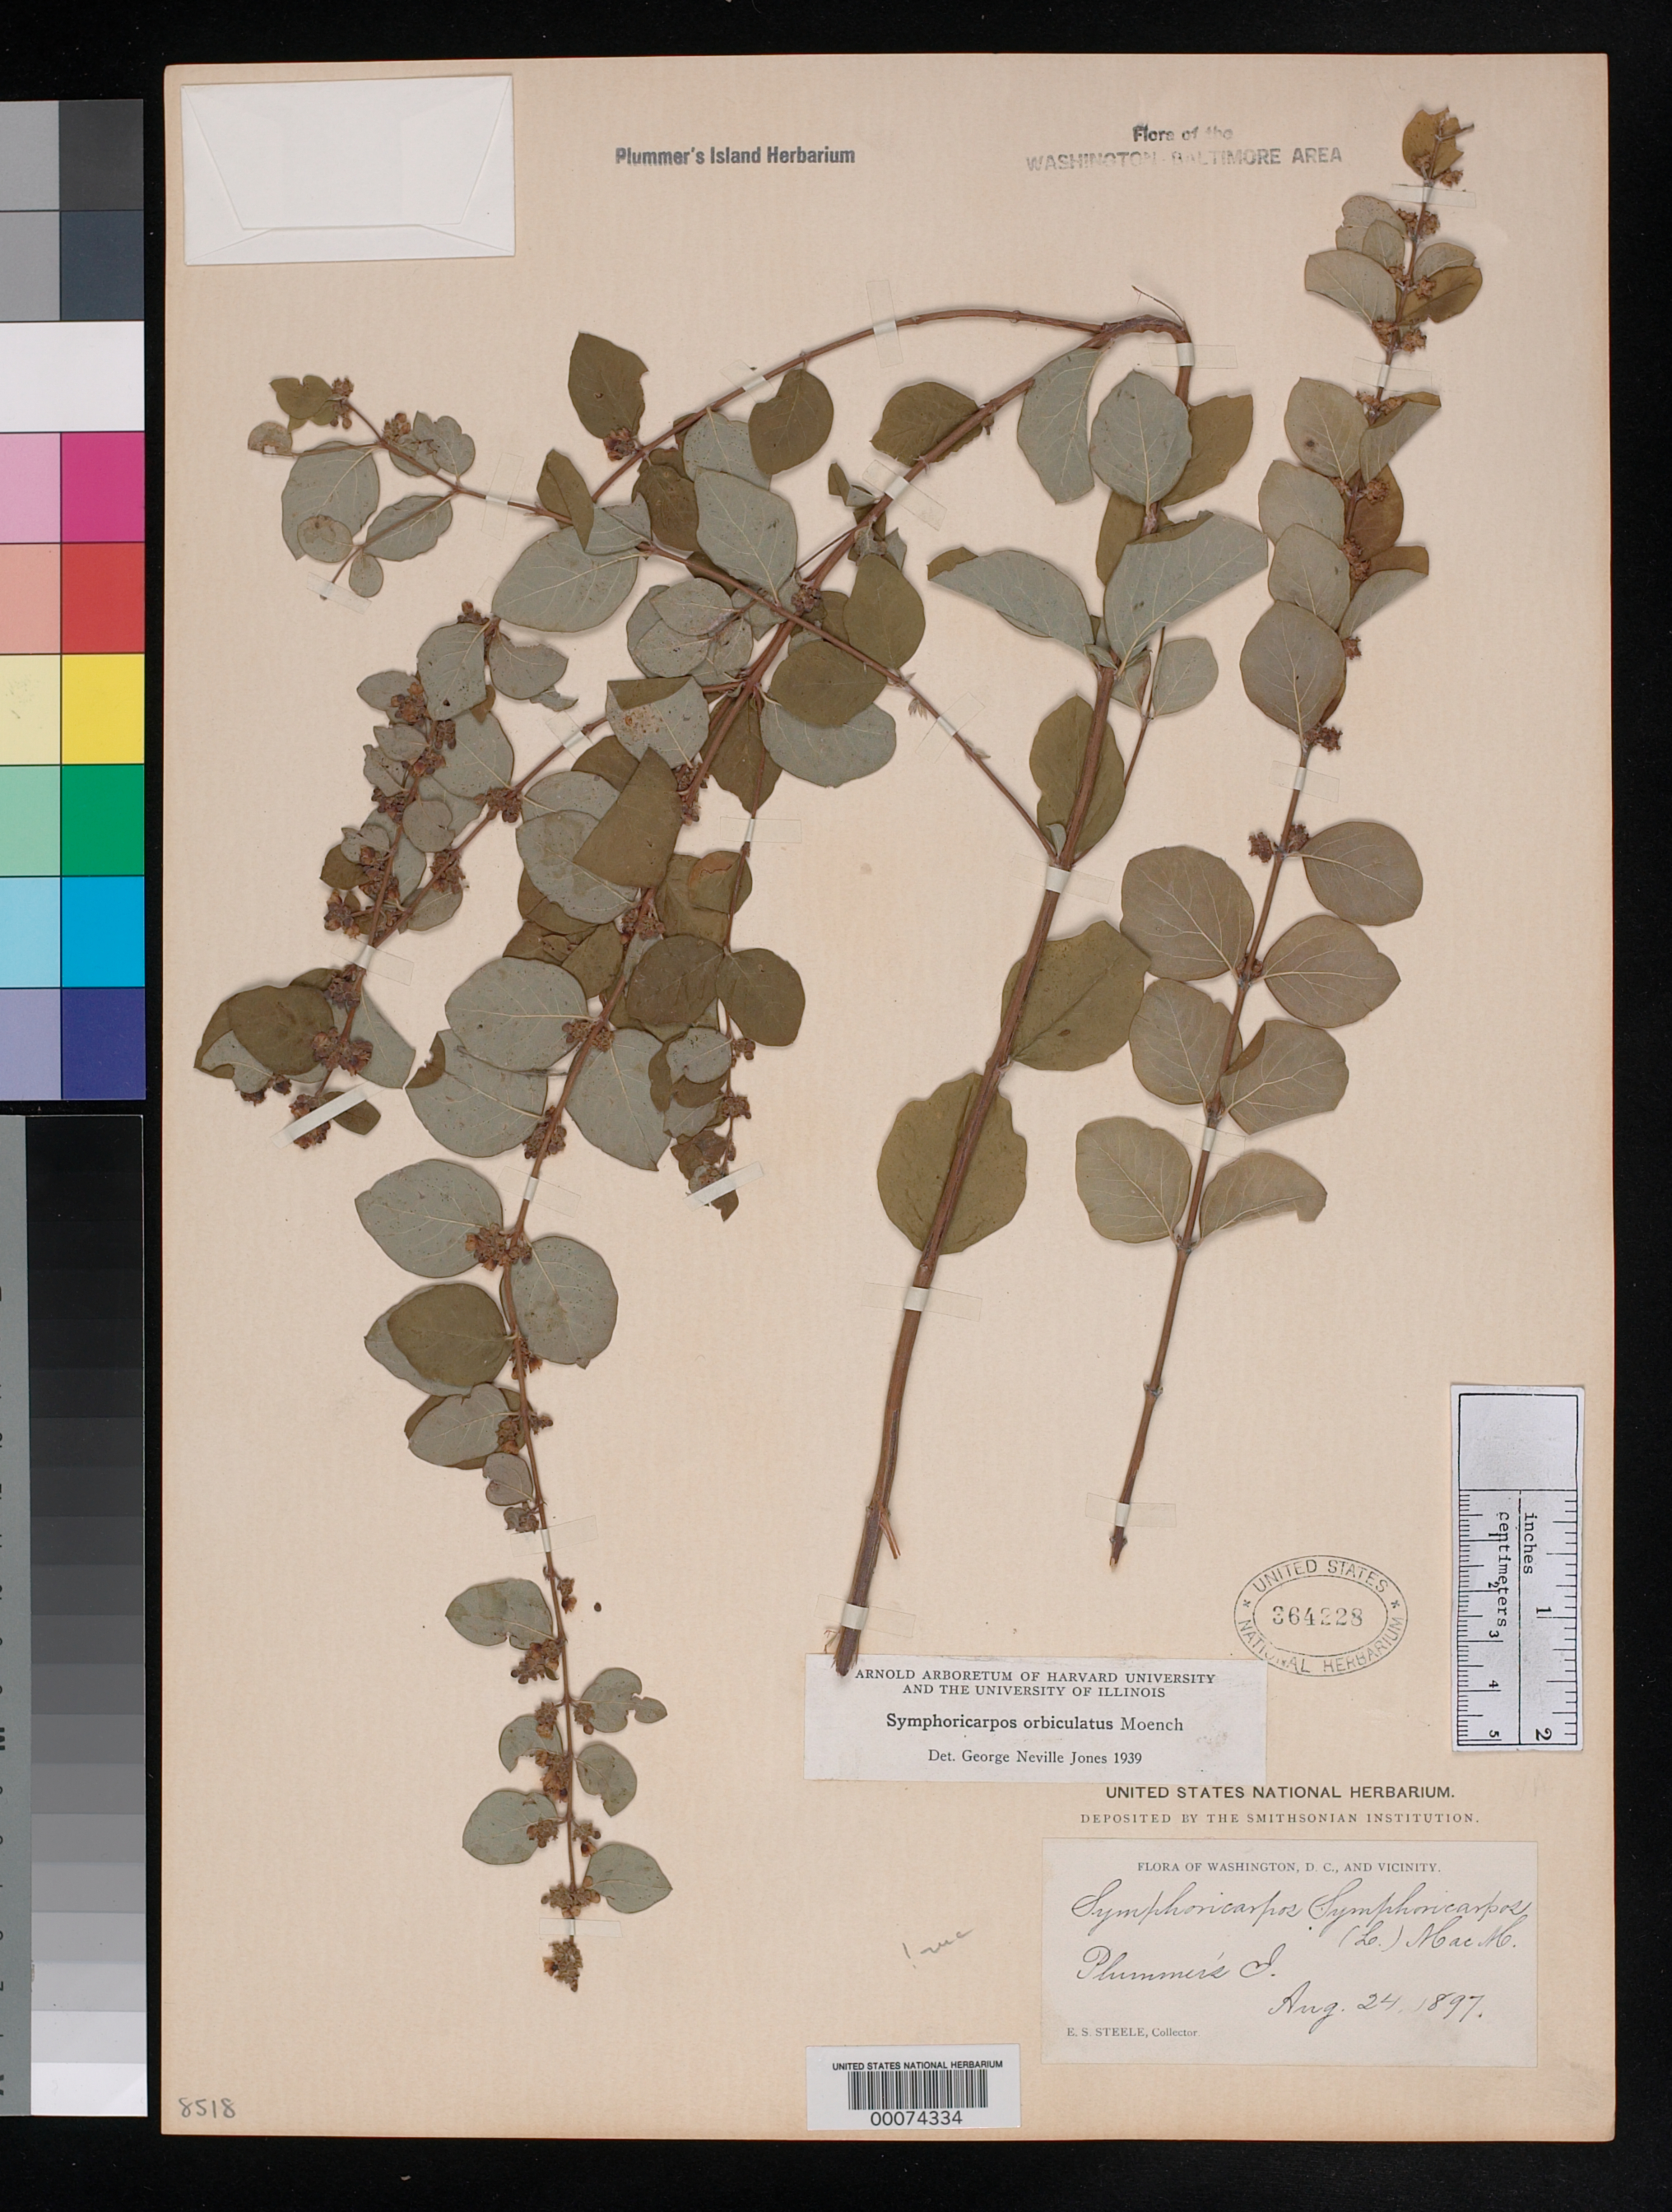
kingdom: Plantae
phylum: Tracheophyta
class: Magnoliopsida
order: Dipsacales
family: Caprifoliaceae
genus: Symphoricarpos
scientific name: Symphoricarpos orbiculatus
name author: Moench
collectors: E. Steele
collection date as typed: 24 Aug 1897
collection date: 1897-08-24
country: United States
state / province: Maryland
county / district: Montgomery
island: Plummers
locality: Plummer's Island Plummers Island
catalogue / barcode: US 364228